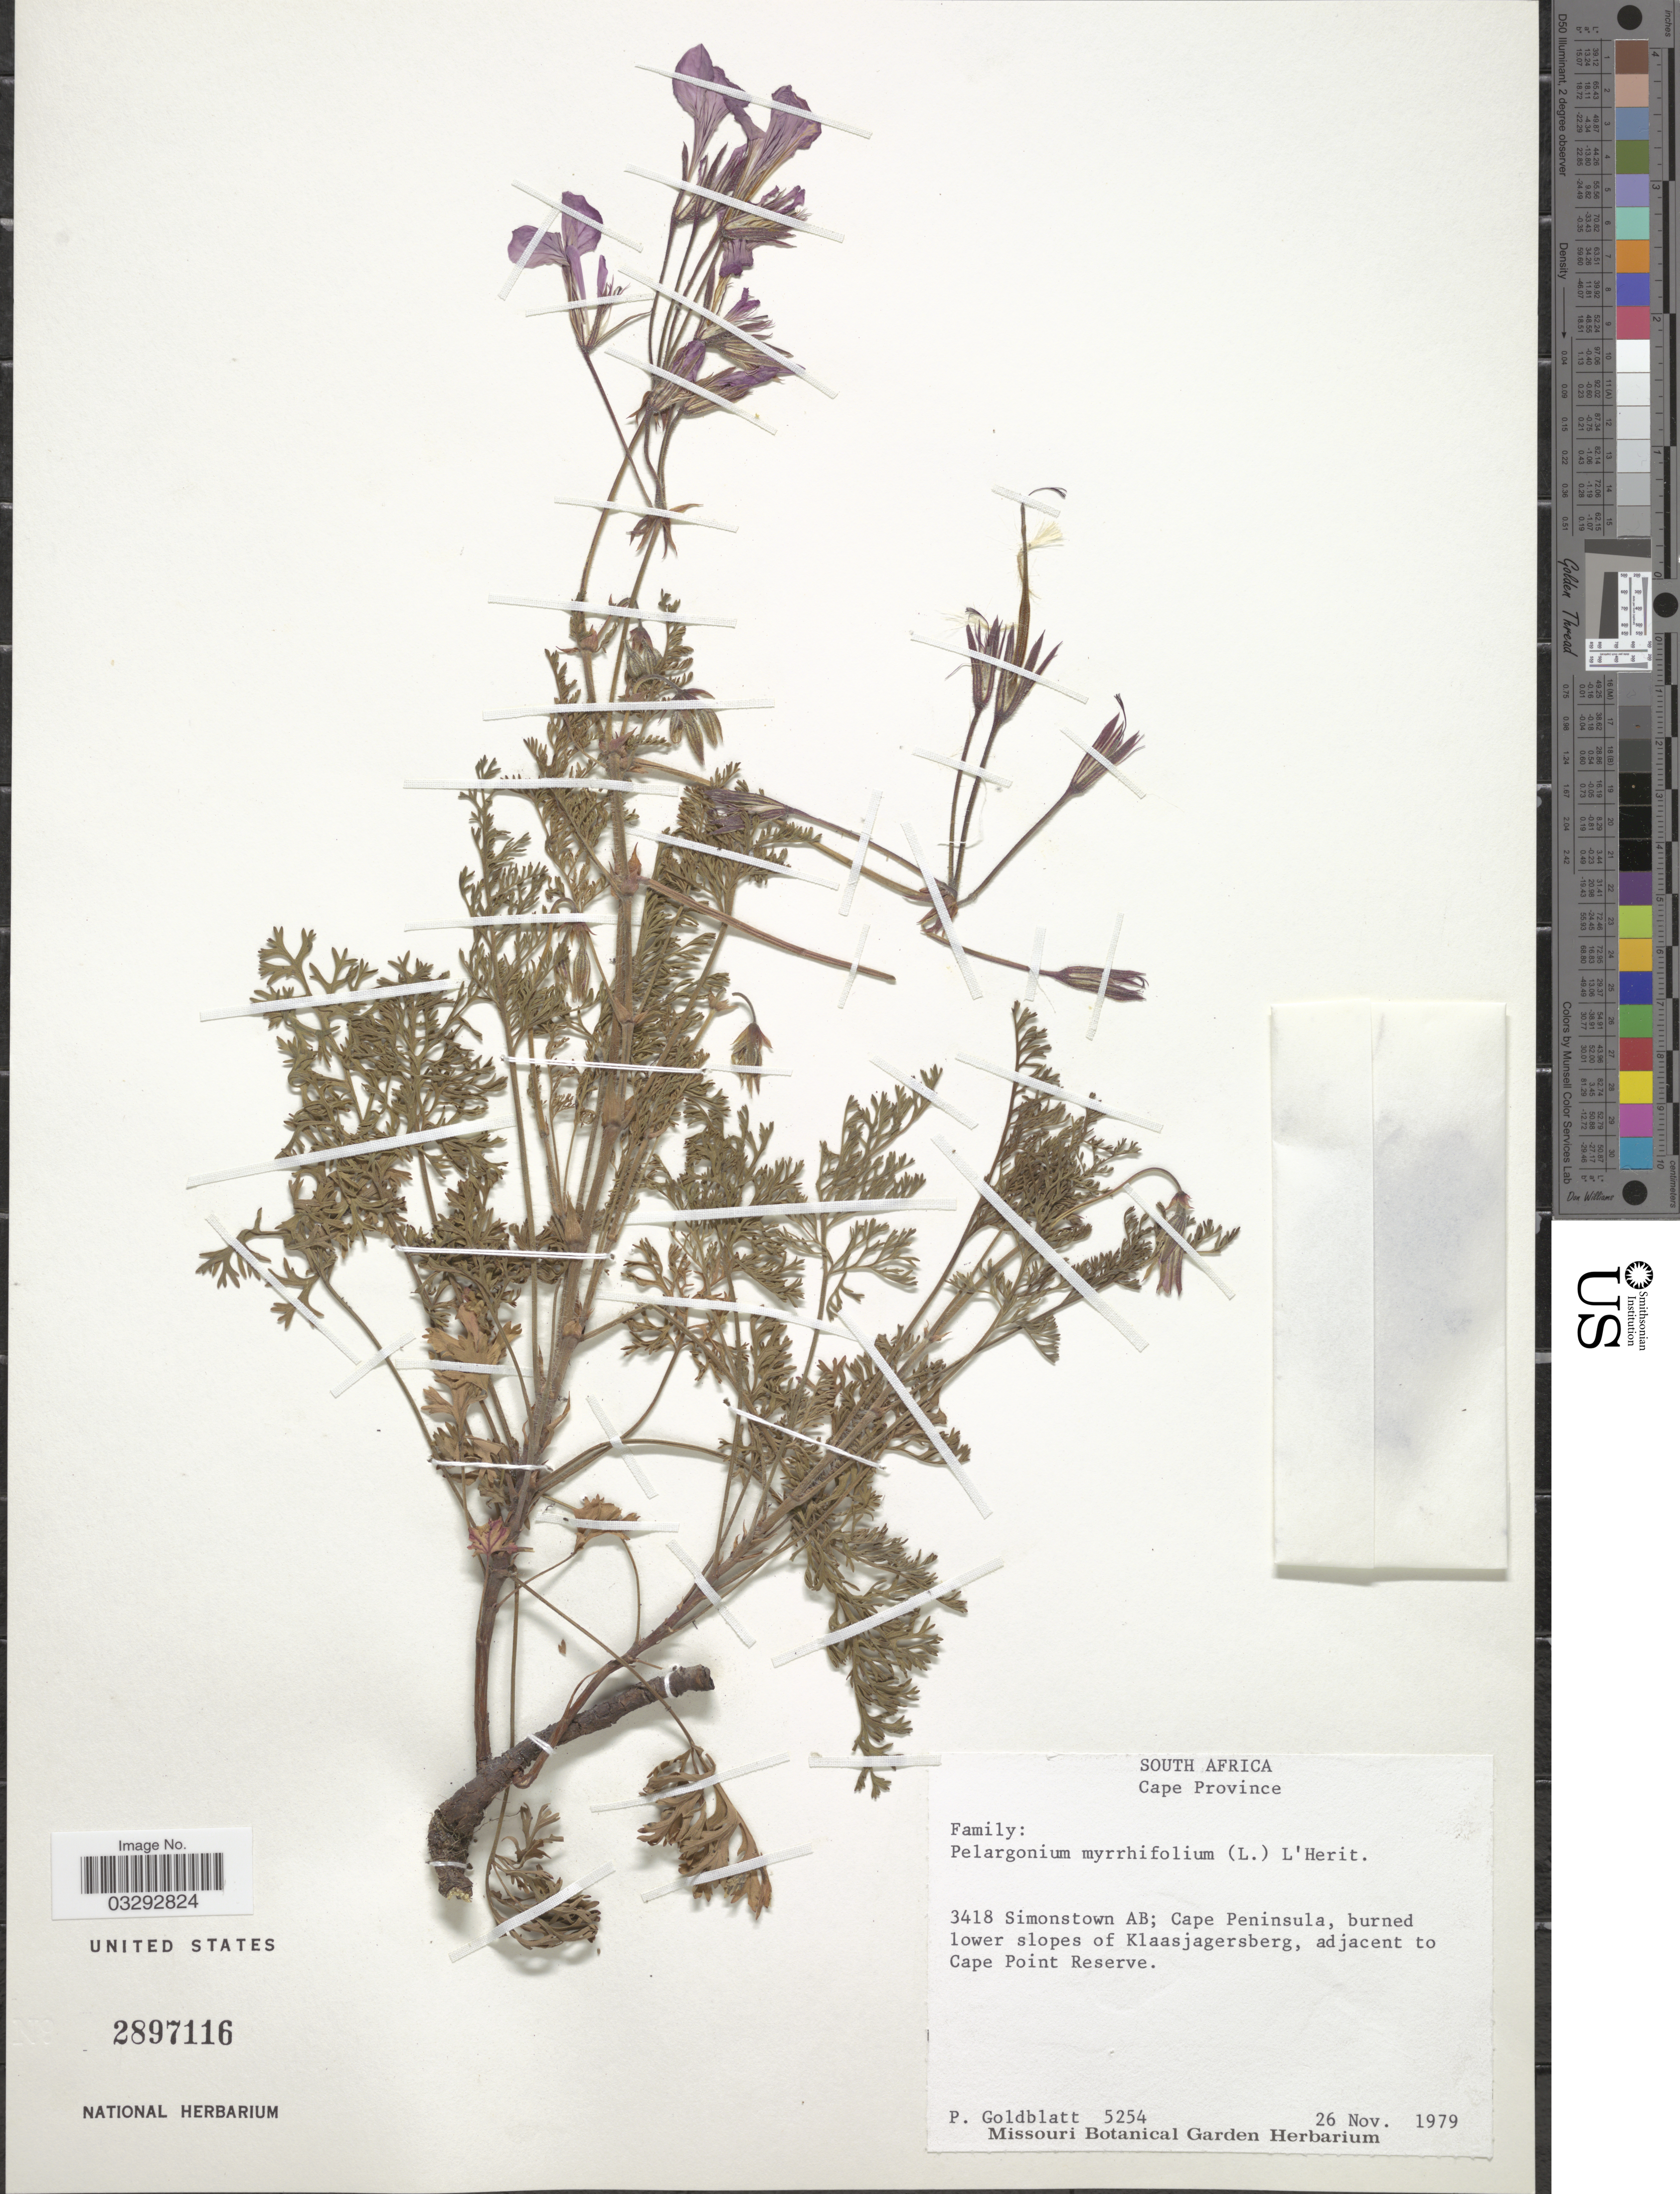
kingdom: Plantae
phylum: Tracheophyta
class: Magnoliopsida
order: Geraniales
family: Geraniaceae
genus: Pelargonium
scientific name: Pelargonium myrrhifolium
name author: L'Hér.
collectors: P. Goldblatt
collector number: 5254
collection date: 1979-11-26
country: South Africa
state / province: Western Cape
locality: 3418 Simonstown AB; Cape Peninsula, burned lower slopes of Klaasjagersberg, adjacent to Cape Point Reserve.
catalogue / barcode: US 2897116